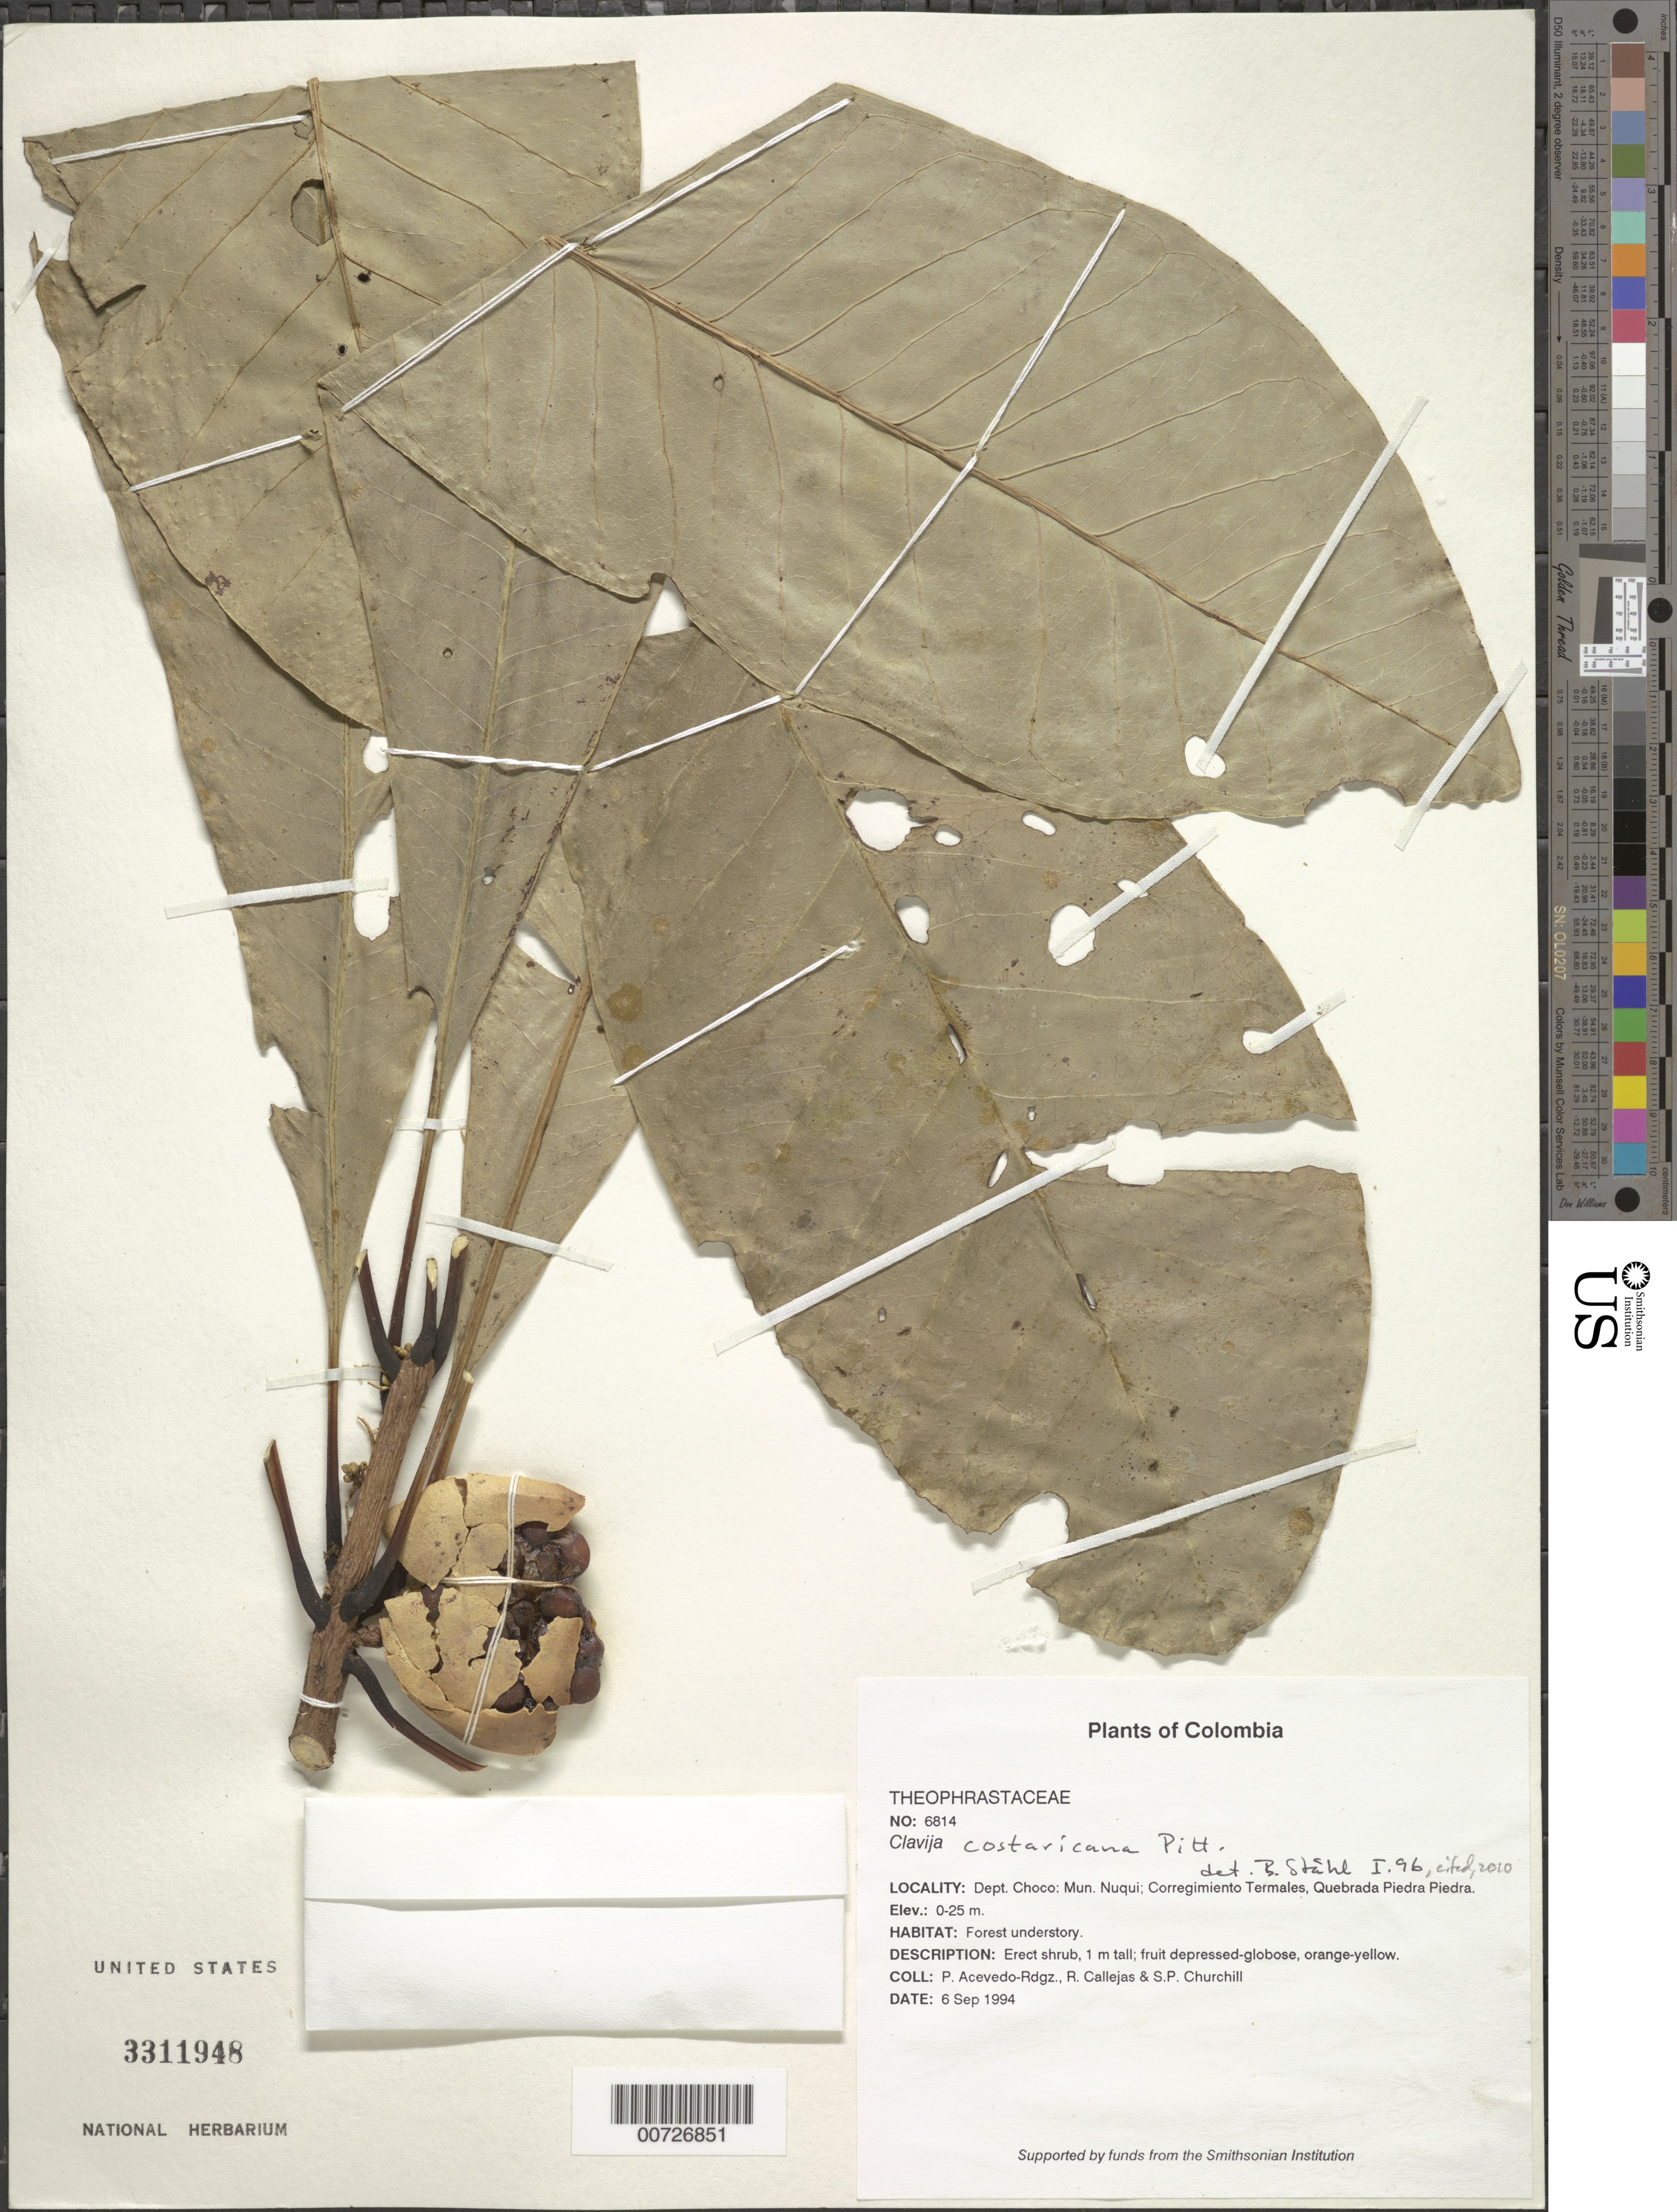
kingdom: Plantae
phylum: Tracheophyta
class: Magnoliopsida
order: Ericales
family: Primulaceae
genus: Clavija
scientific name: Clavija costaricana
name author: Pittier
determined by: Ståhl, B.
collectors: P. Acevedo-Rodr., R. Callejas & S. Churchill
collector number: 6814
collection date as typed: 06 Sep 1994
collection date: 1994-09-06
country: Colombia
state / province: Chocó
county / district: Nuqui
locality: Depart. Choco; Mun. Nuqui; Corregimiento Termales. Quebrada Piedra Piedra.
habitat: Forest understory.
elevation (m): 0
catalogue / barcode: US 3311948